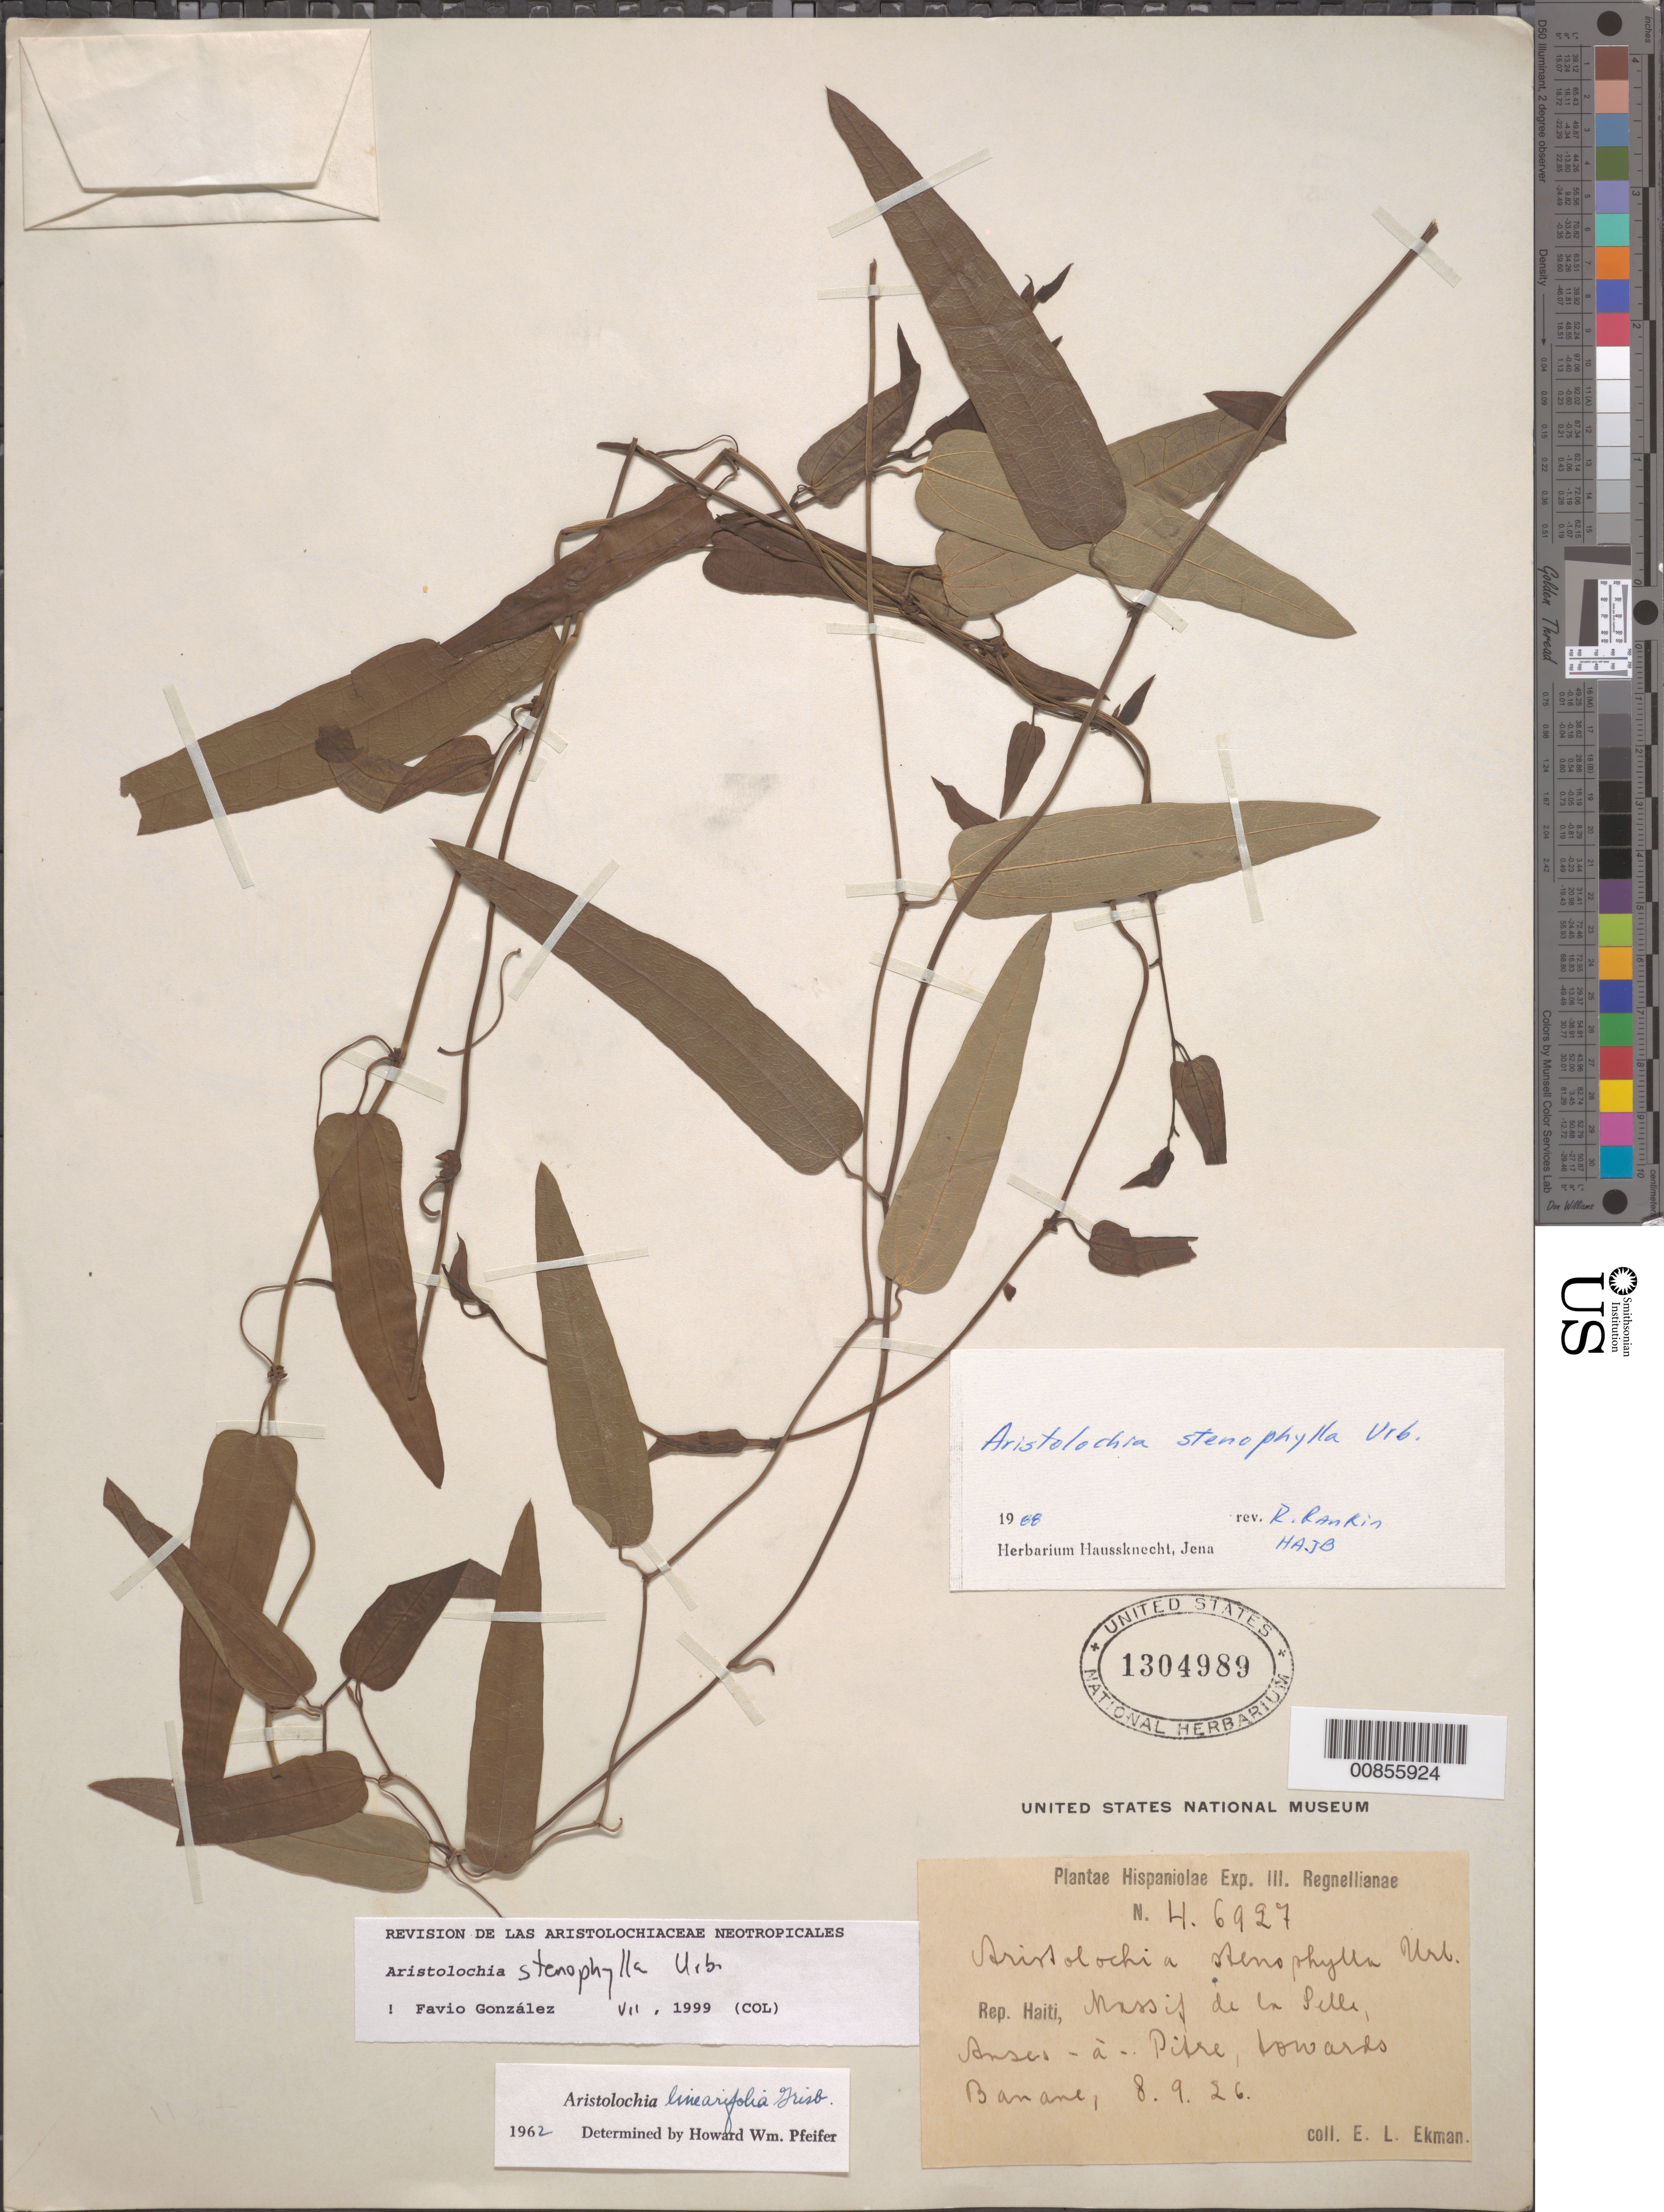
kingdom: Plantae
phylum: Tracheophyta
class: Magnoliopsida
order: Piperales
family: Aristolochiaceae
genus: Aristolochia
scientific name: Aristolochia linearifolia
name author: C. Wright ex Griseb.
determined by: González, F., (COL), Universidad Nacional de Colombia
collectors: E. L. Ekman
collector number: H 6927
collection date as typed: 08 Sep 1926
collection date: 1926-09-08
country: Haiti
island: Hispaniola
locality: Massif de la Selle, Anses-à-Pitre, towards Banane.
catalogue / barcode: US 1304989